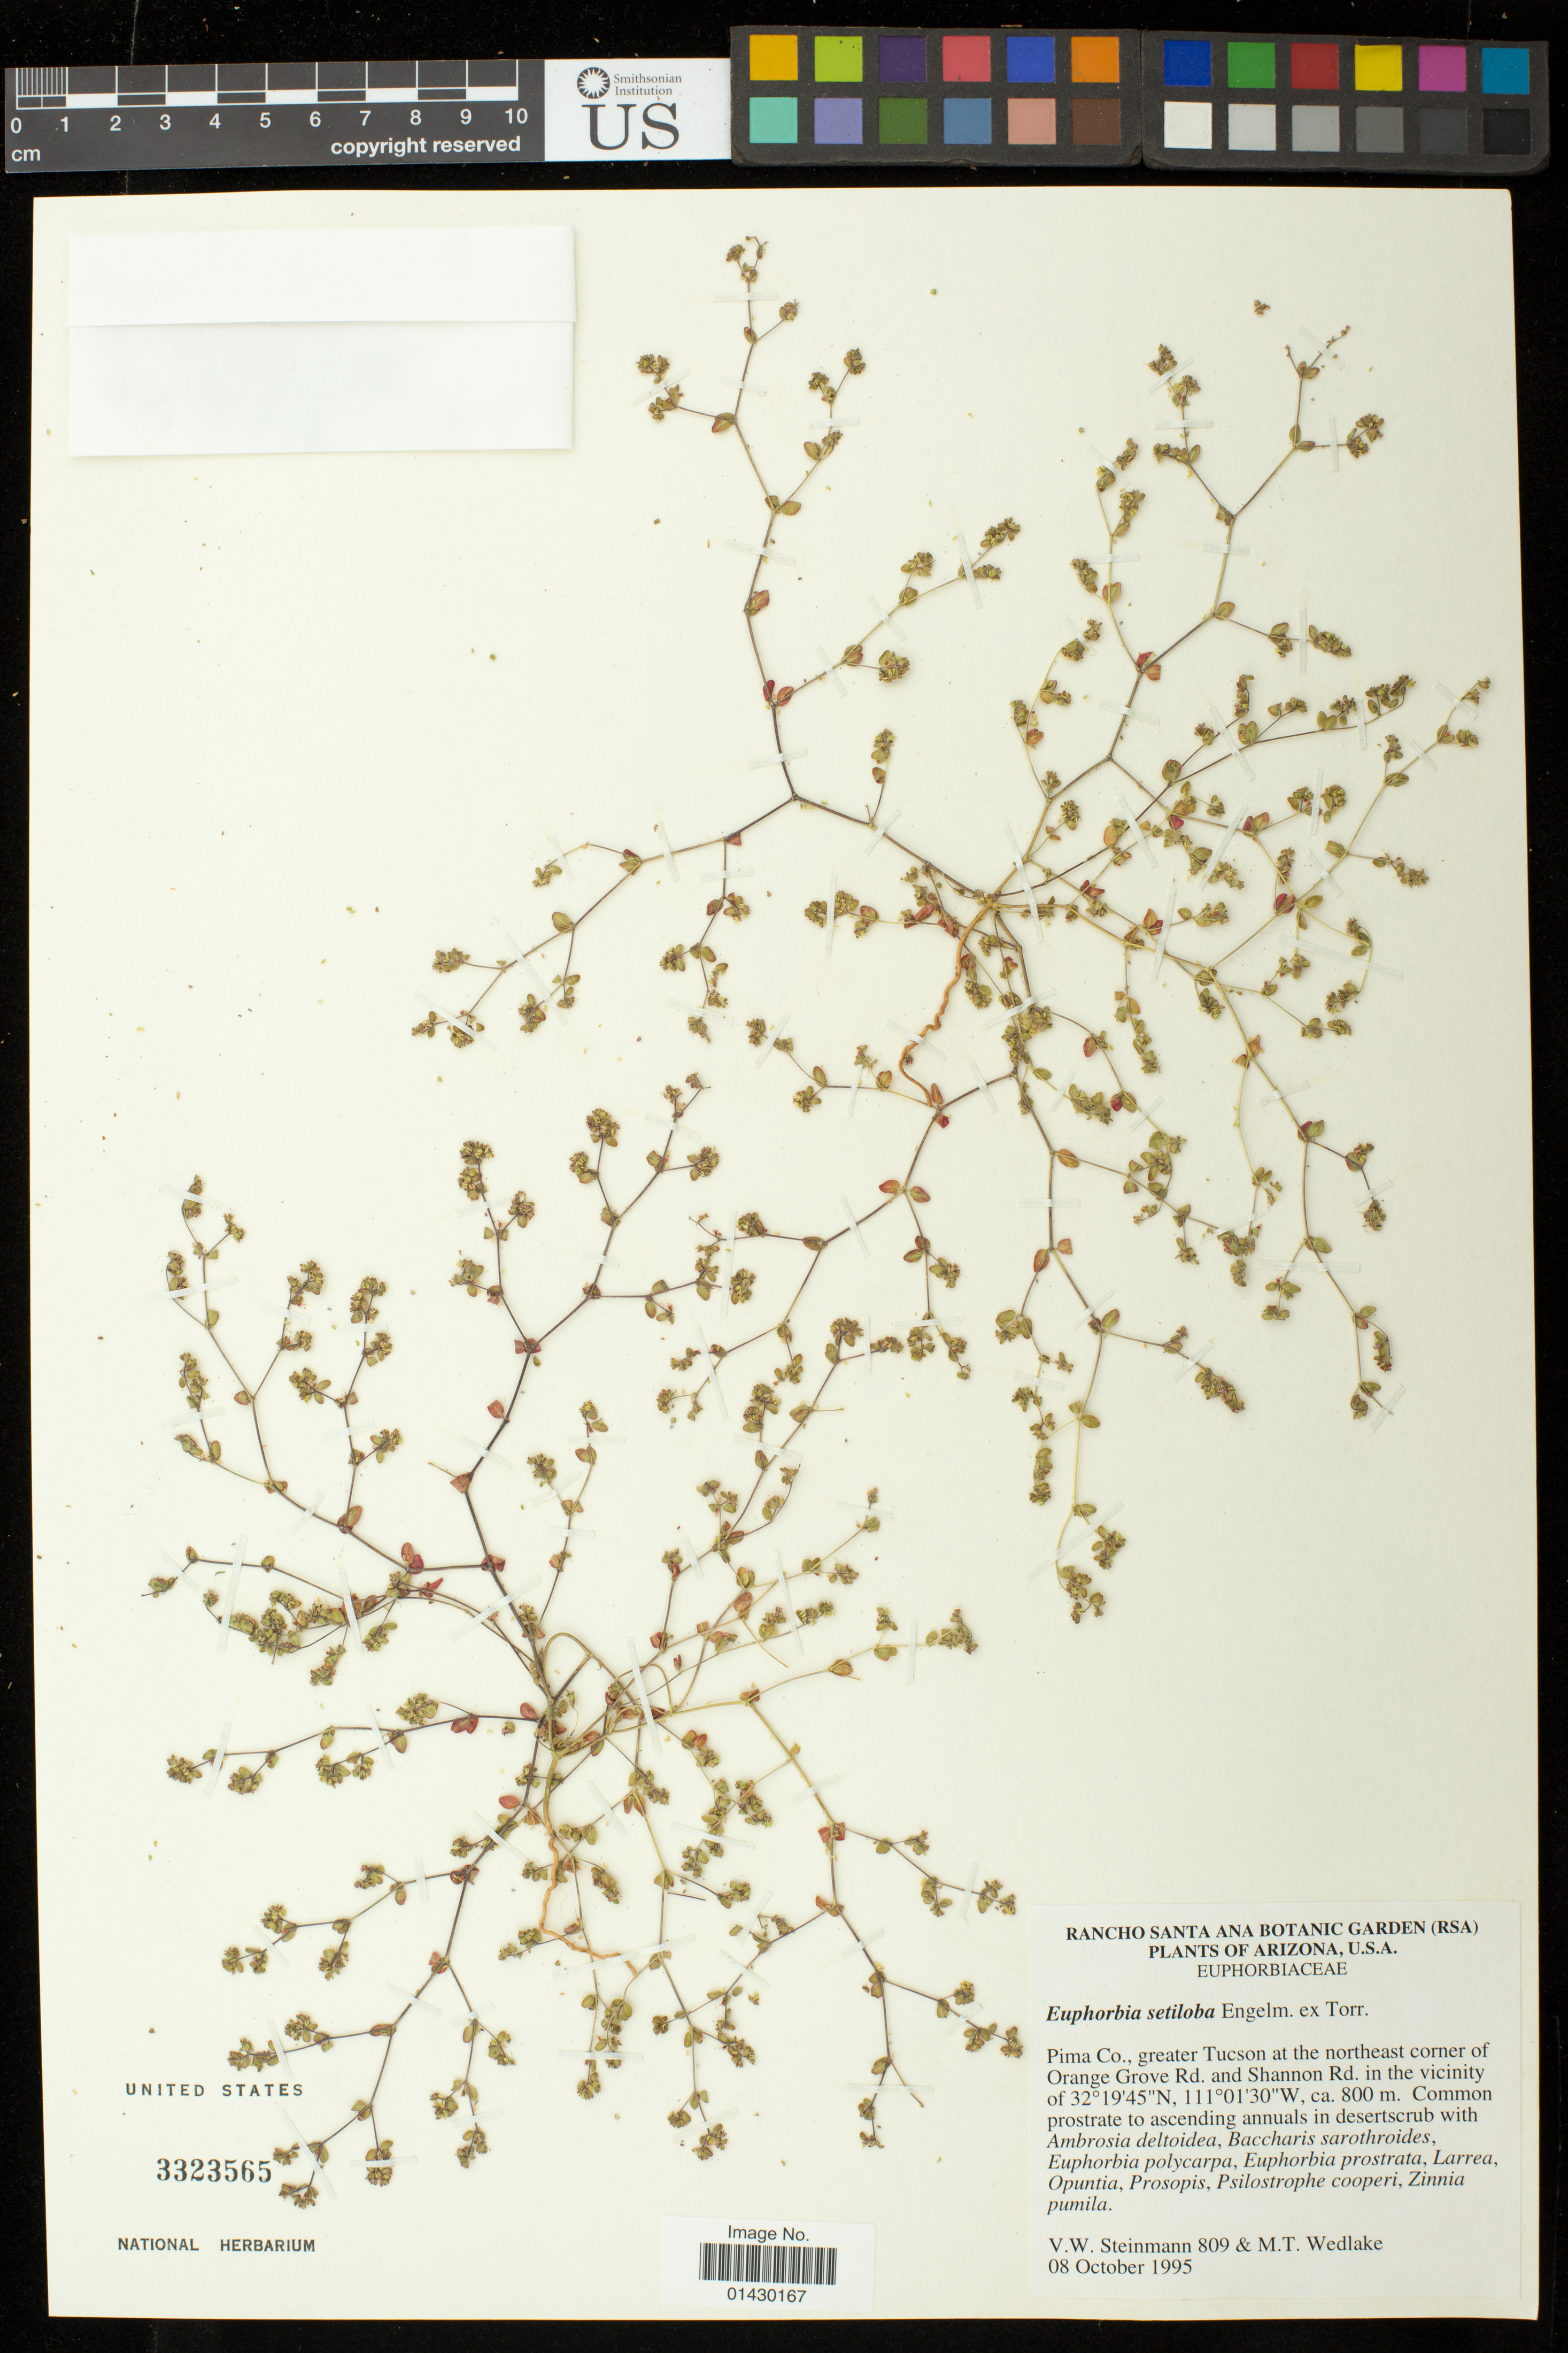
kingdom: Plantae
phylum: Tracheophyta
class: Magnoliopsida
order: Malpighiales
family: Euphorbiaceae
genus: Euphorbia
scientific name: Euphorbia setiloba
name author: Engelm.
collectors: V. W. Steinmann & M. Wedlake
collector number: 809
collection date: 1995-10-08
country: United States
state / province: Arizona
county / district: Pima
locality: Greater Tucson at the northeast corner of Orange Grove Rd. and Shannon Rd.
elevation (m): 800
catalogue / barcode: US 3323565